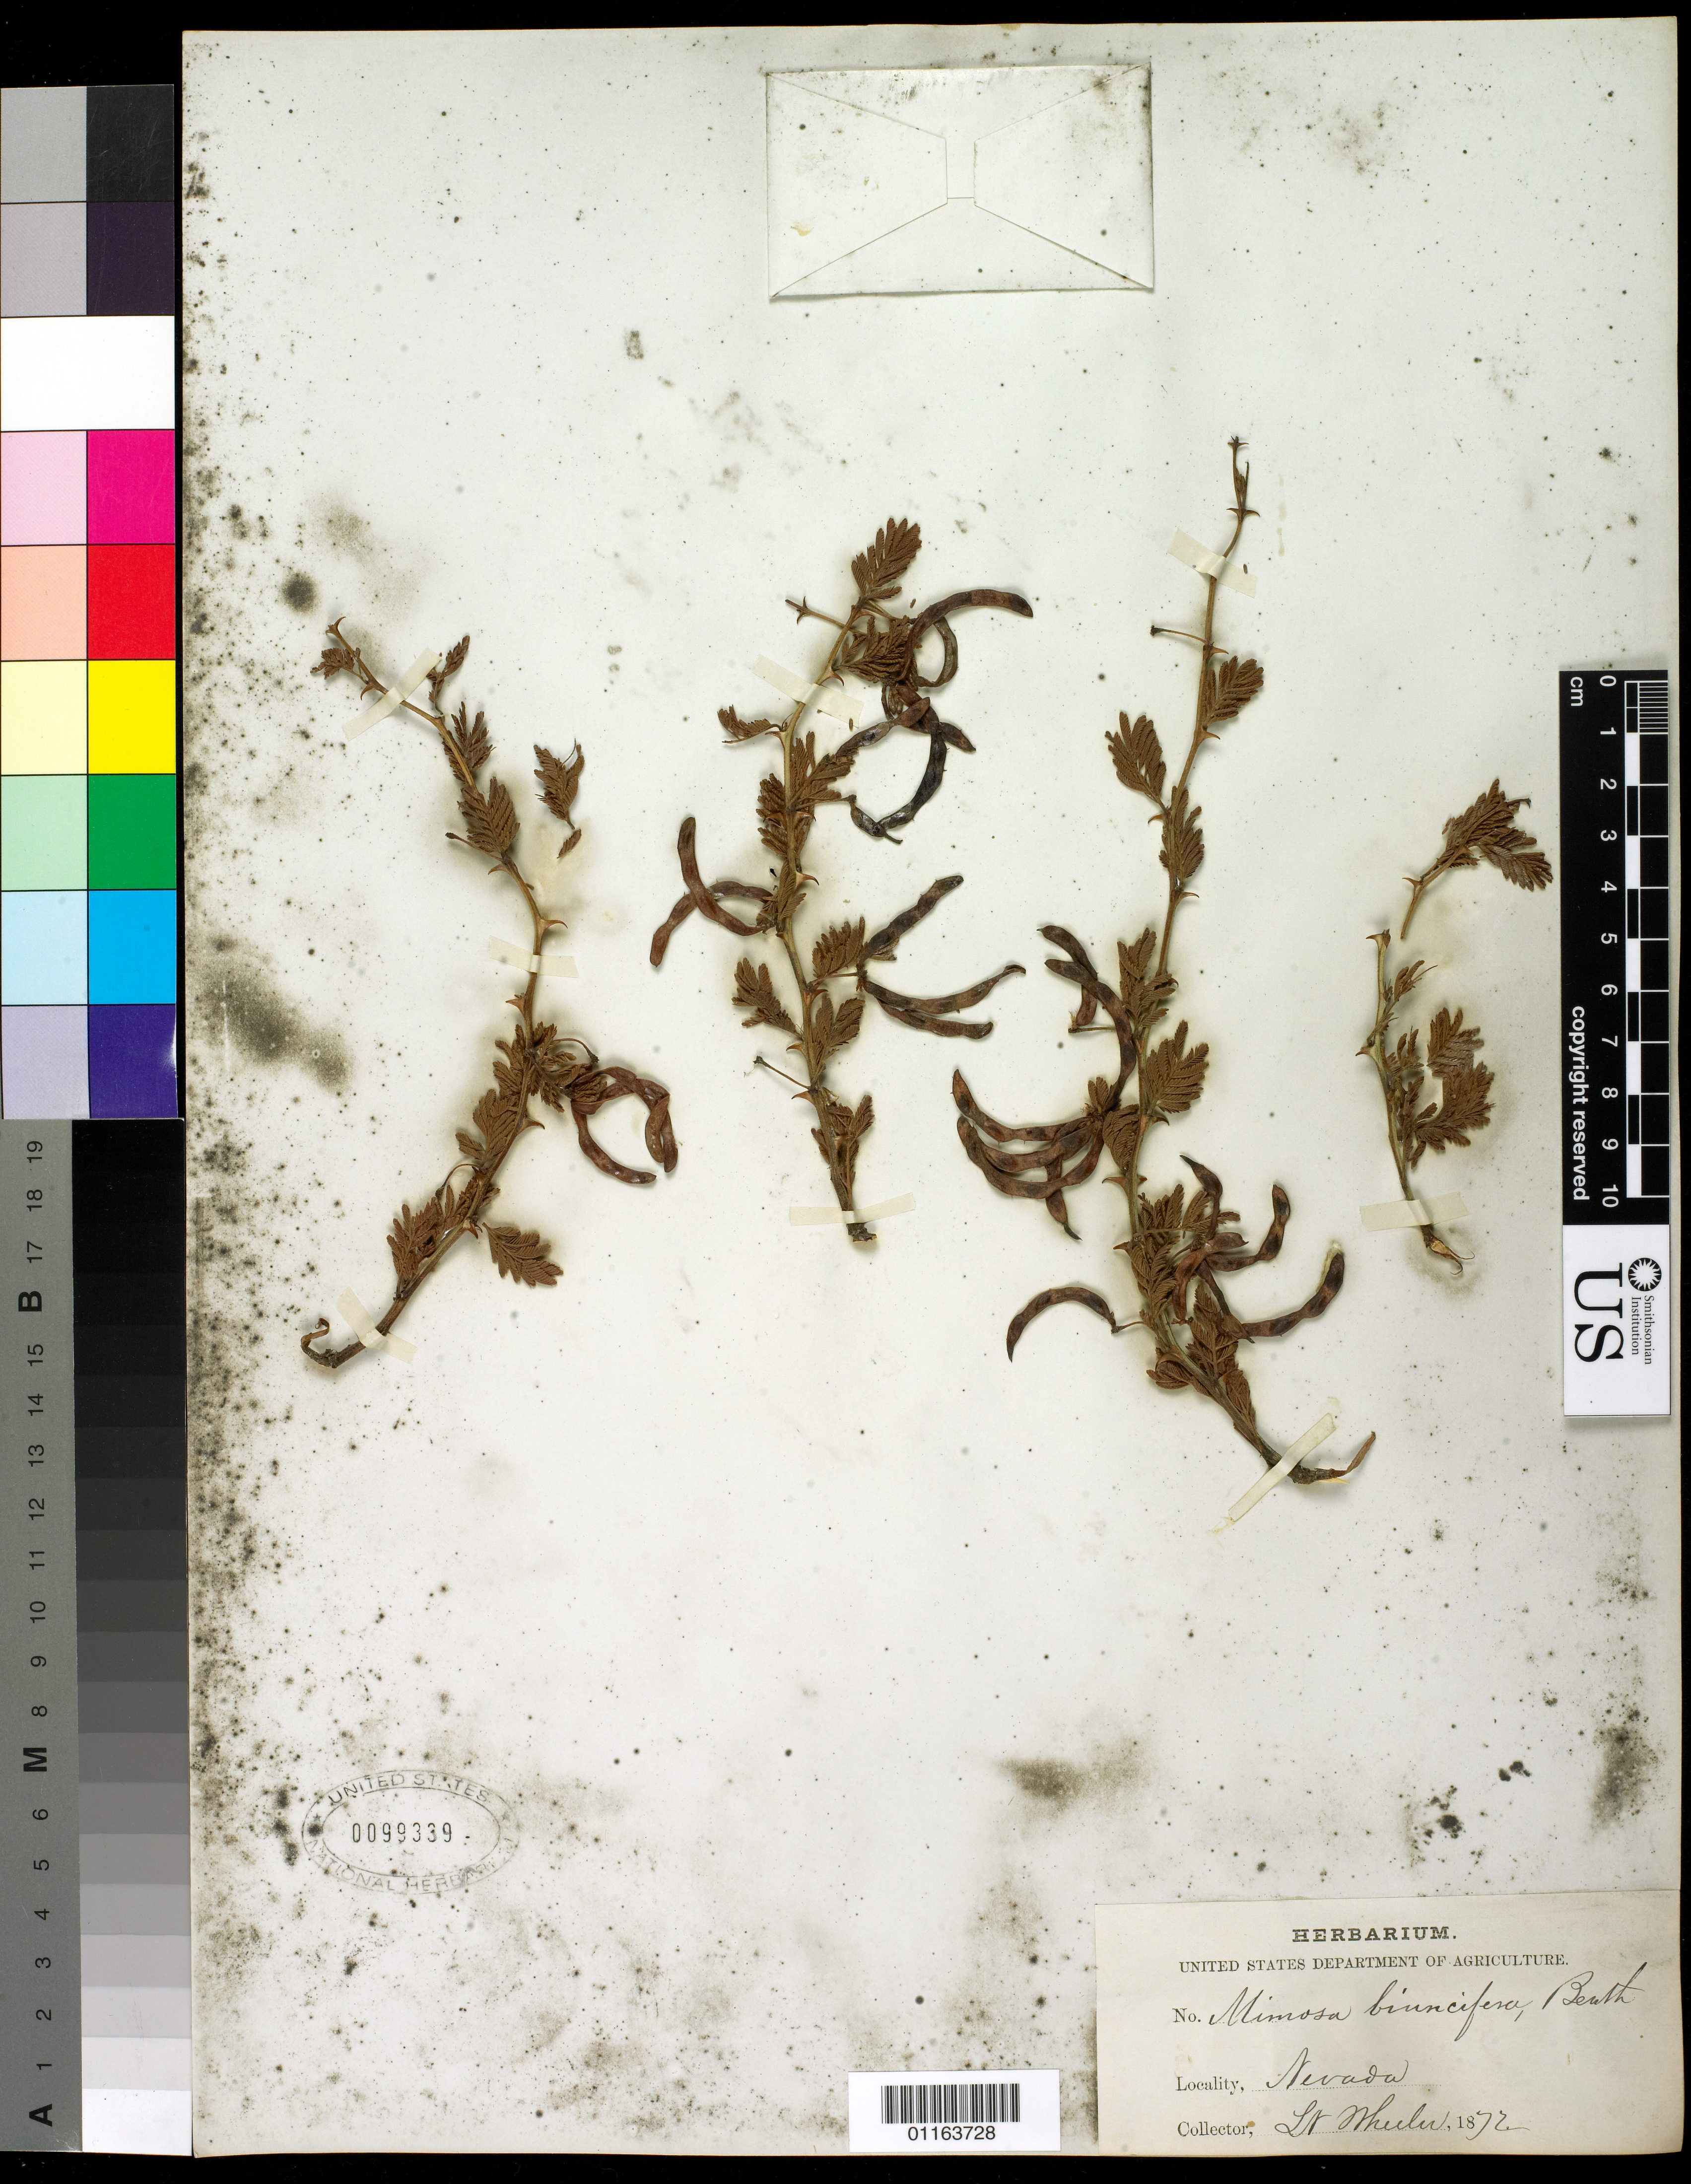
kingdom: Plantae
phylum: Tracheophyta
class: Magnoliopsida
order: Fabales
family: Fabaceae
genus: Mimosa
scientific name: Mimosa biuncifera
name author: Benth.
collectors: -- Wheeler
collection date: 1872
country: United States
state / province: Nevada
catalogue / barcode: US 99339